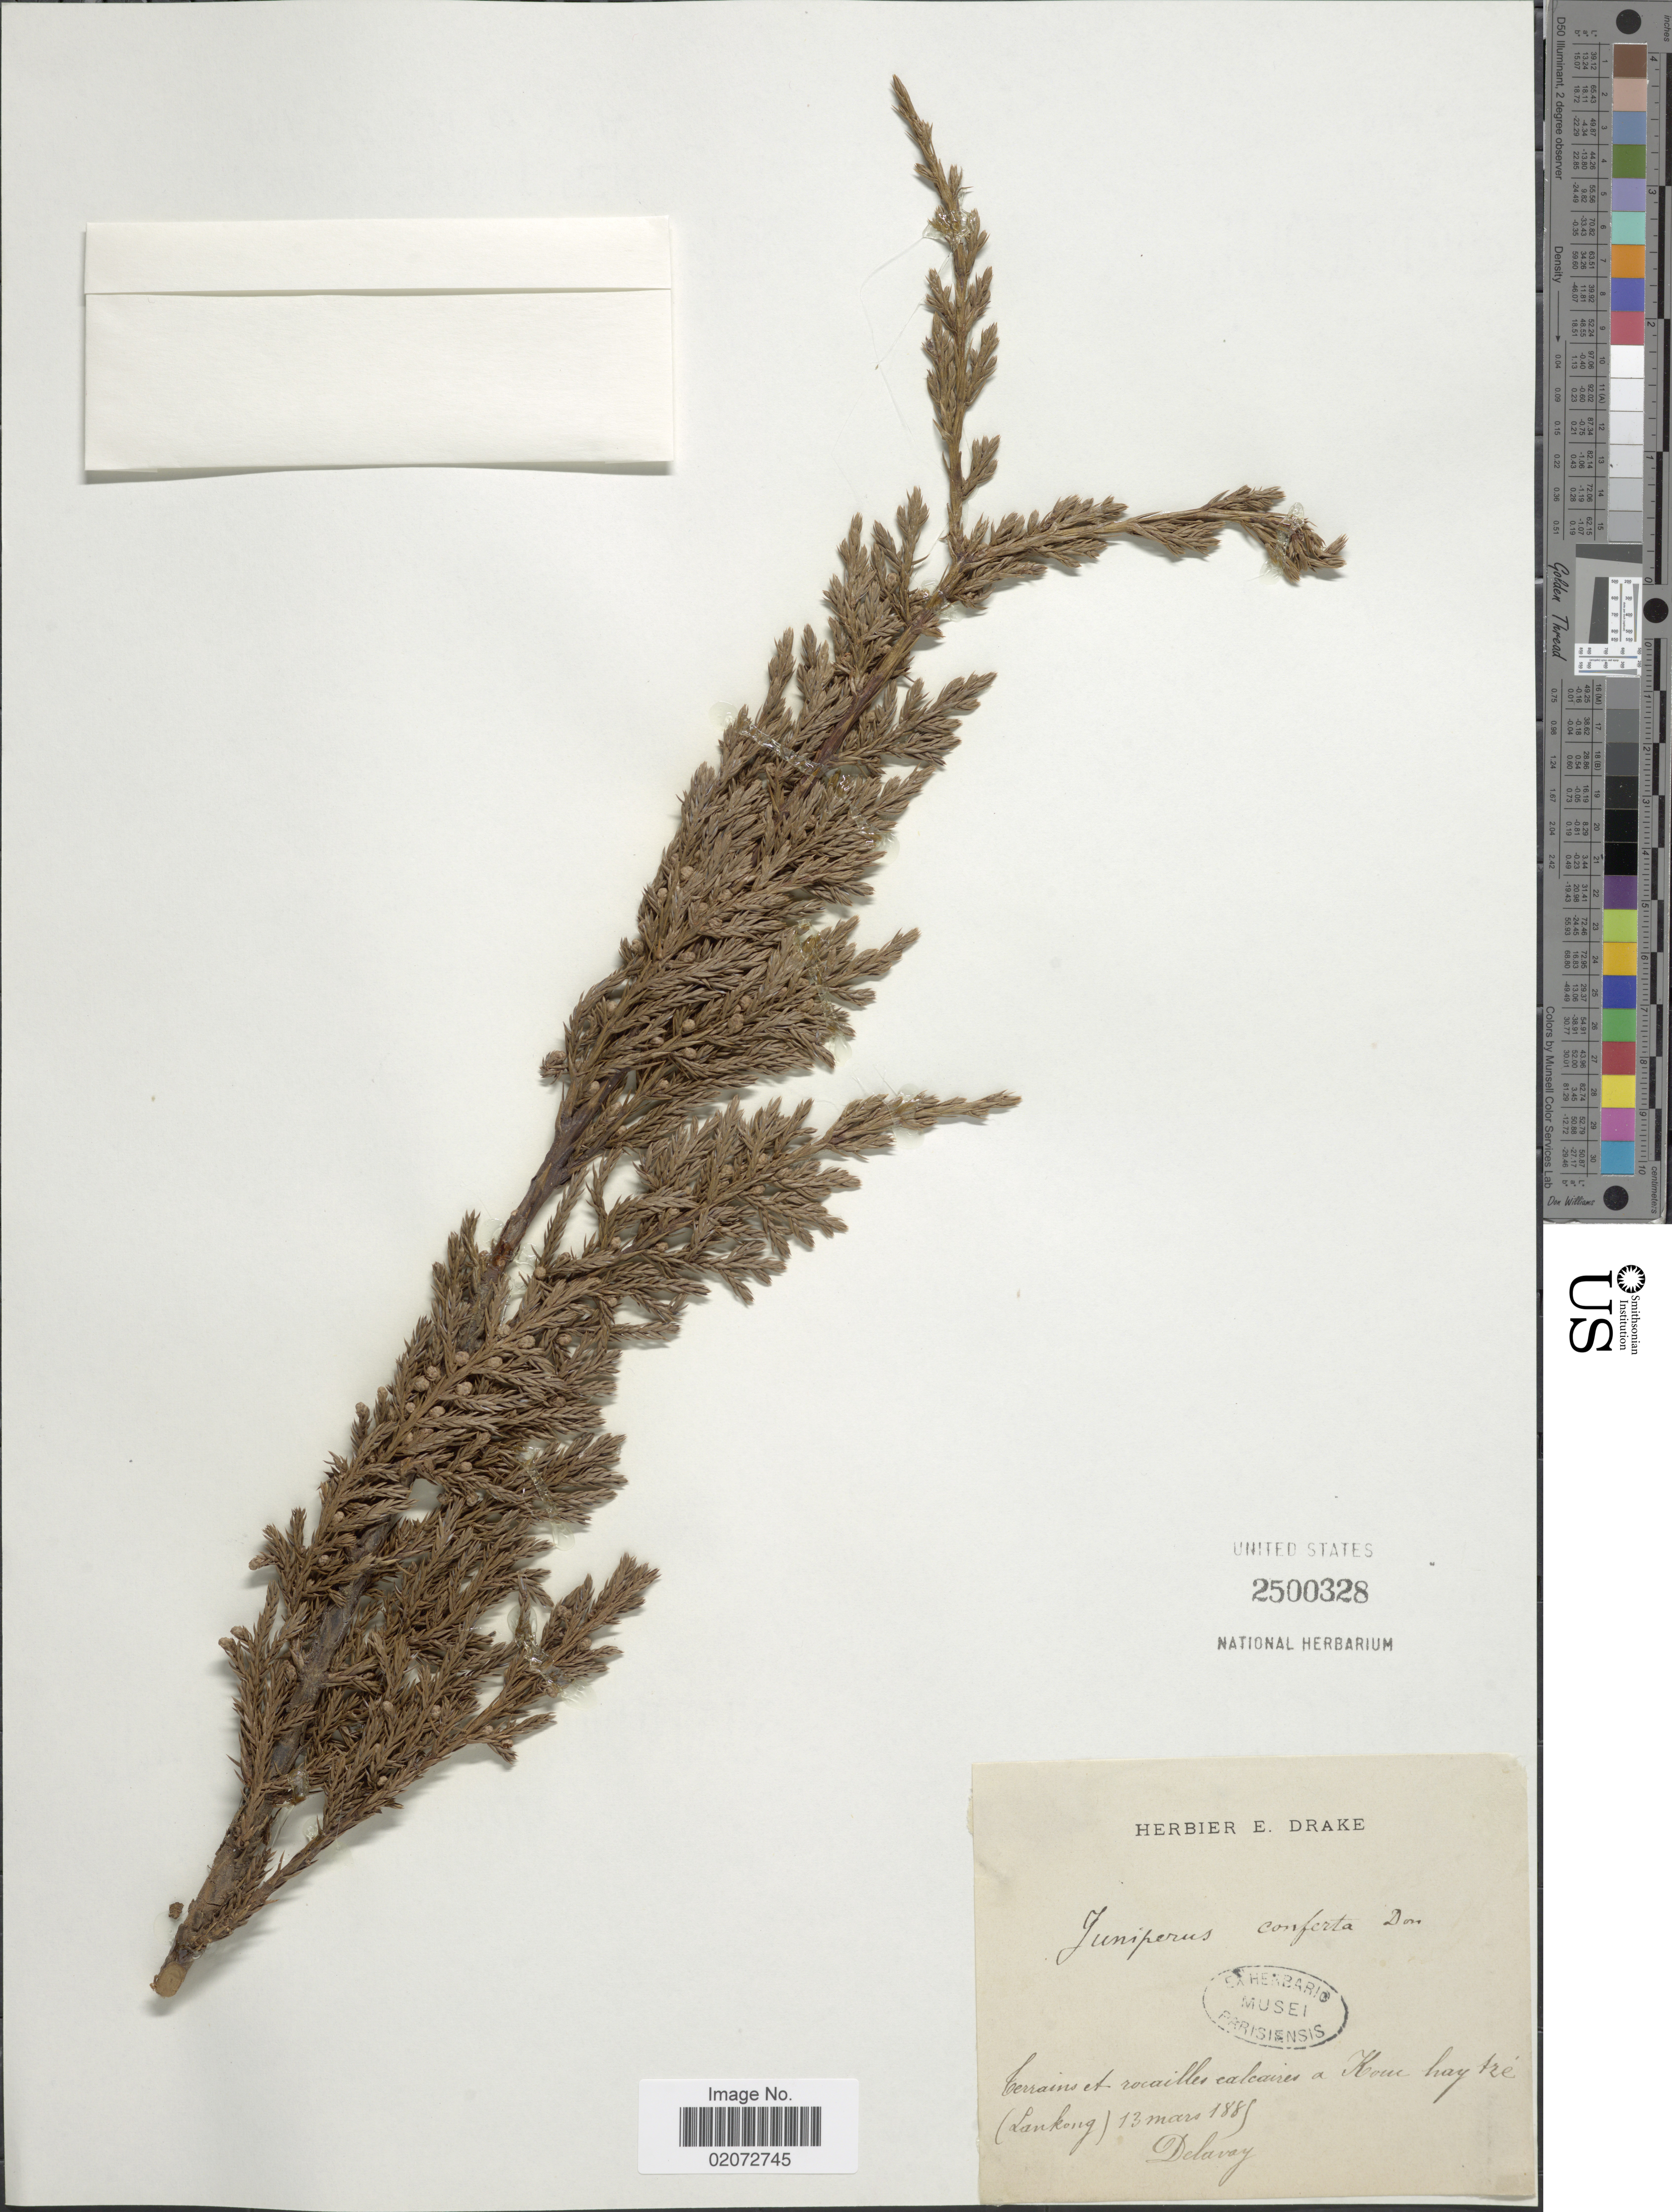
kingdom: Plantae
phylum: Tracheophyta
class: Pinopsida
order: Pinales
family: Cupressaceae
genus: Juniperus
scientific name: Juniperus conferta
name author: Parl.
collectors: Delavay, --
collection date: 1889-03-13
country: China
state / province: Yunnan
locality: Terrains et rocailles calcaires a Koue hay tze (Lankong) Lancang.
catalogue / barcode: US 2500328